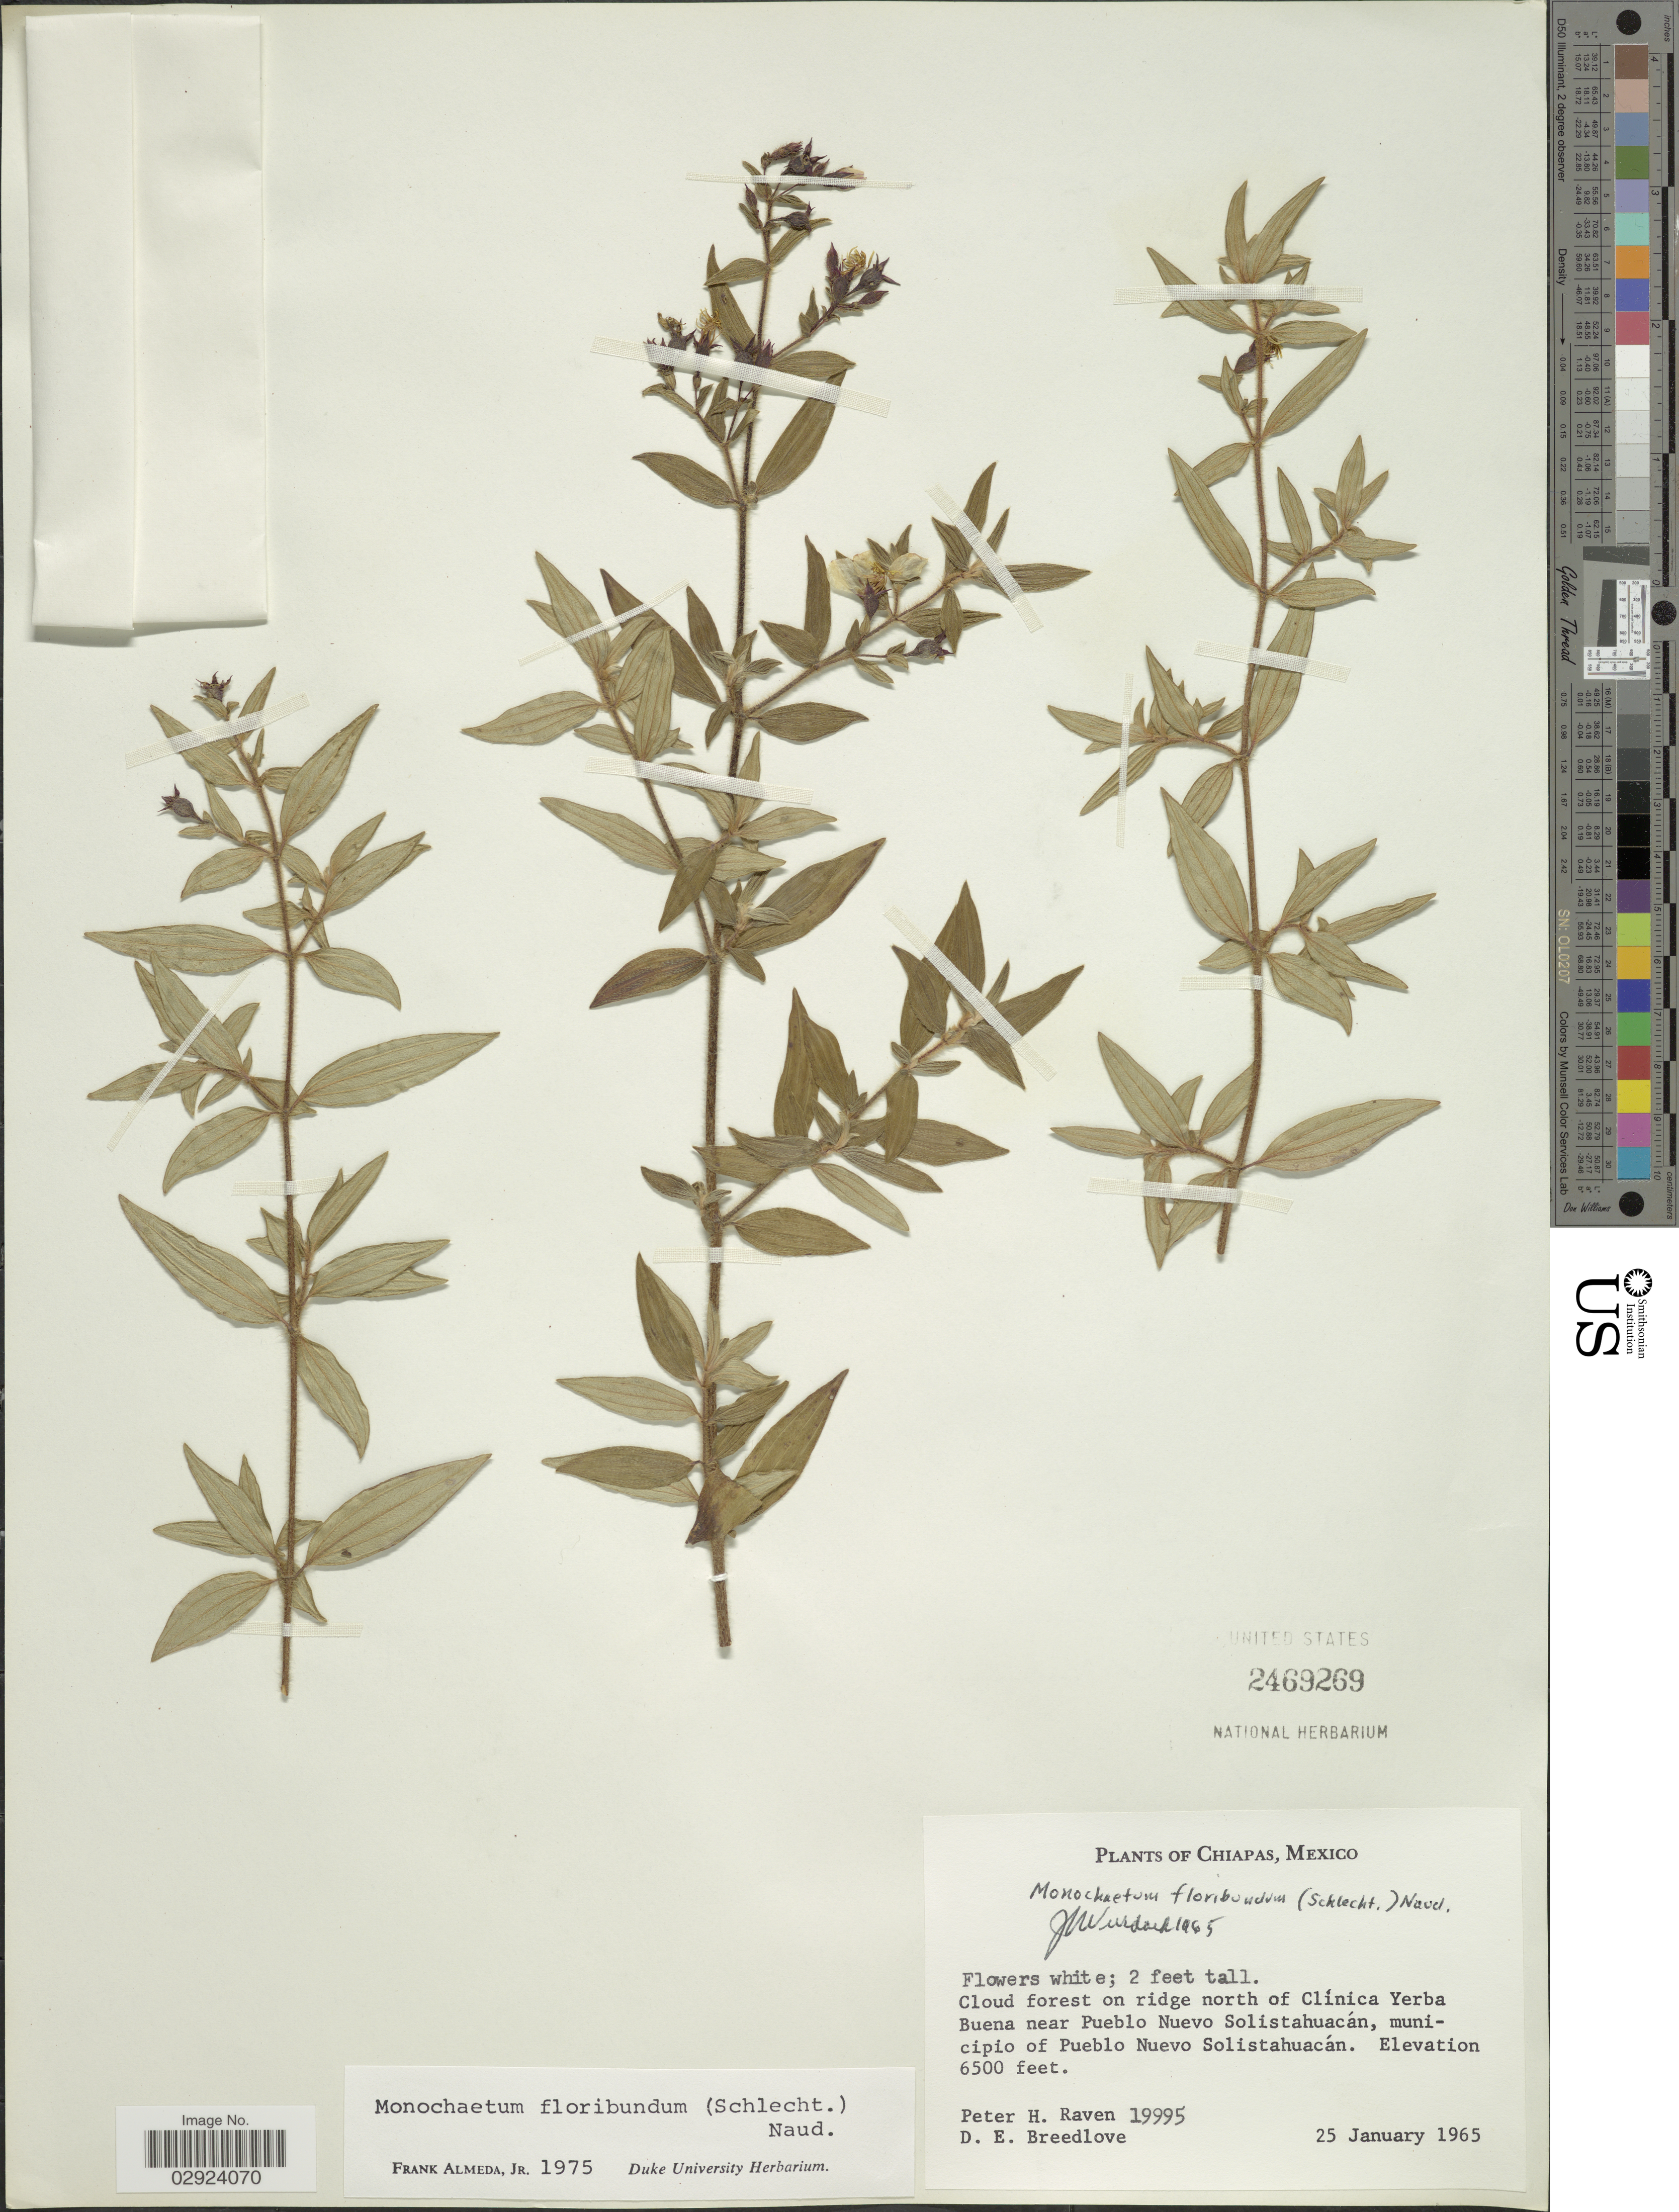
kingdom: Plantae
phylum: Tracheophyta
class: Magnoliopsida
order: Myrtales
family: Melastomataceae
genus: Monochaetum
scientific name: Monochaetum floribundum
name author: (Schltdl.) Naudin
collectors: P. Raven & D. E. Breedlove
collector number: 19995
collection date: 1965-01-25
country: Mexico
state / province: Chiapas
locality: Cloud forest on ridge north of Clínia Yerba Buena near Pueblo Nuevo Solistahuacán, municipio of Pueblo Nuevo Solistahuacán.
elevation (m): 1981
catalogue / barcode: US 2469269